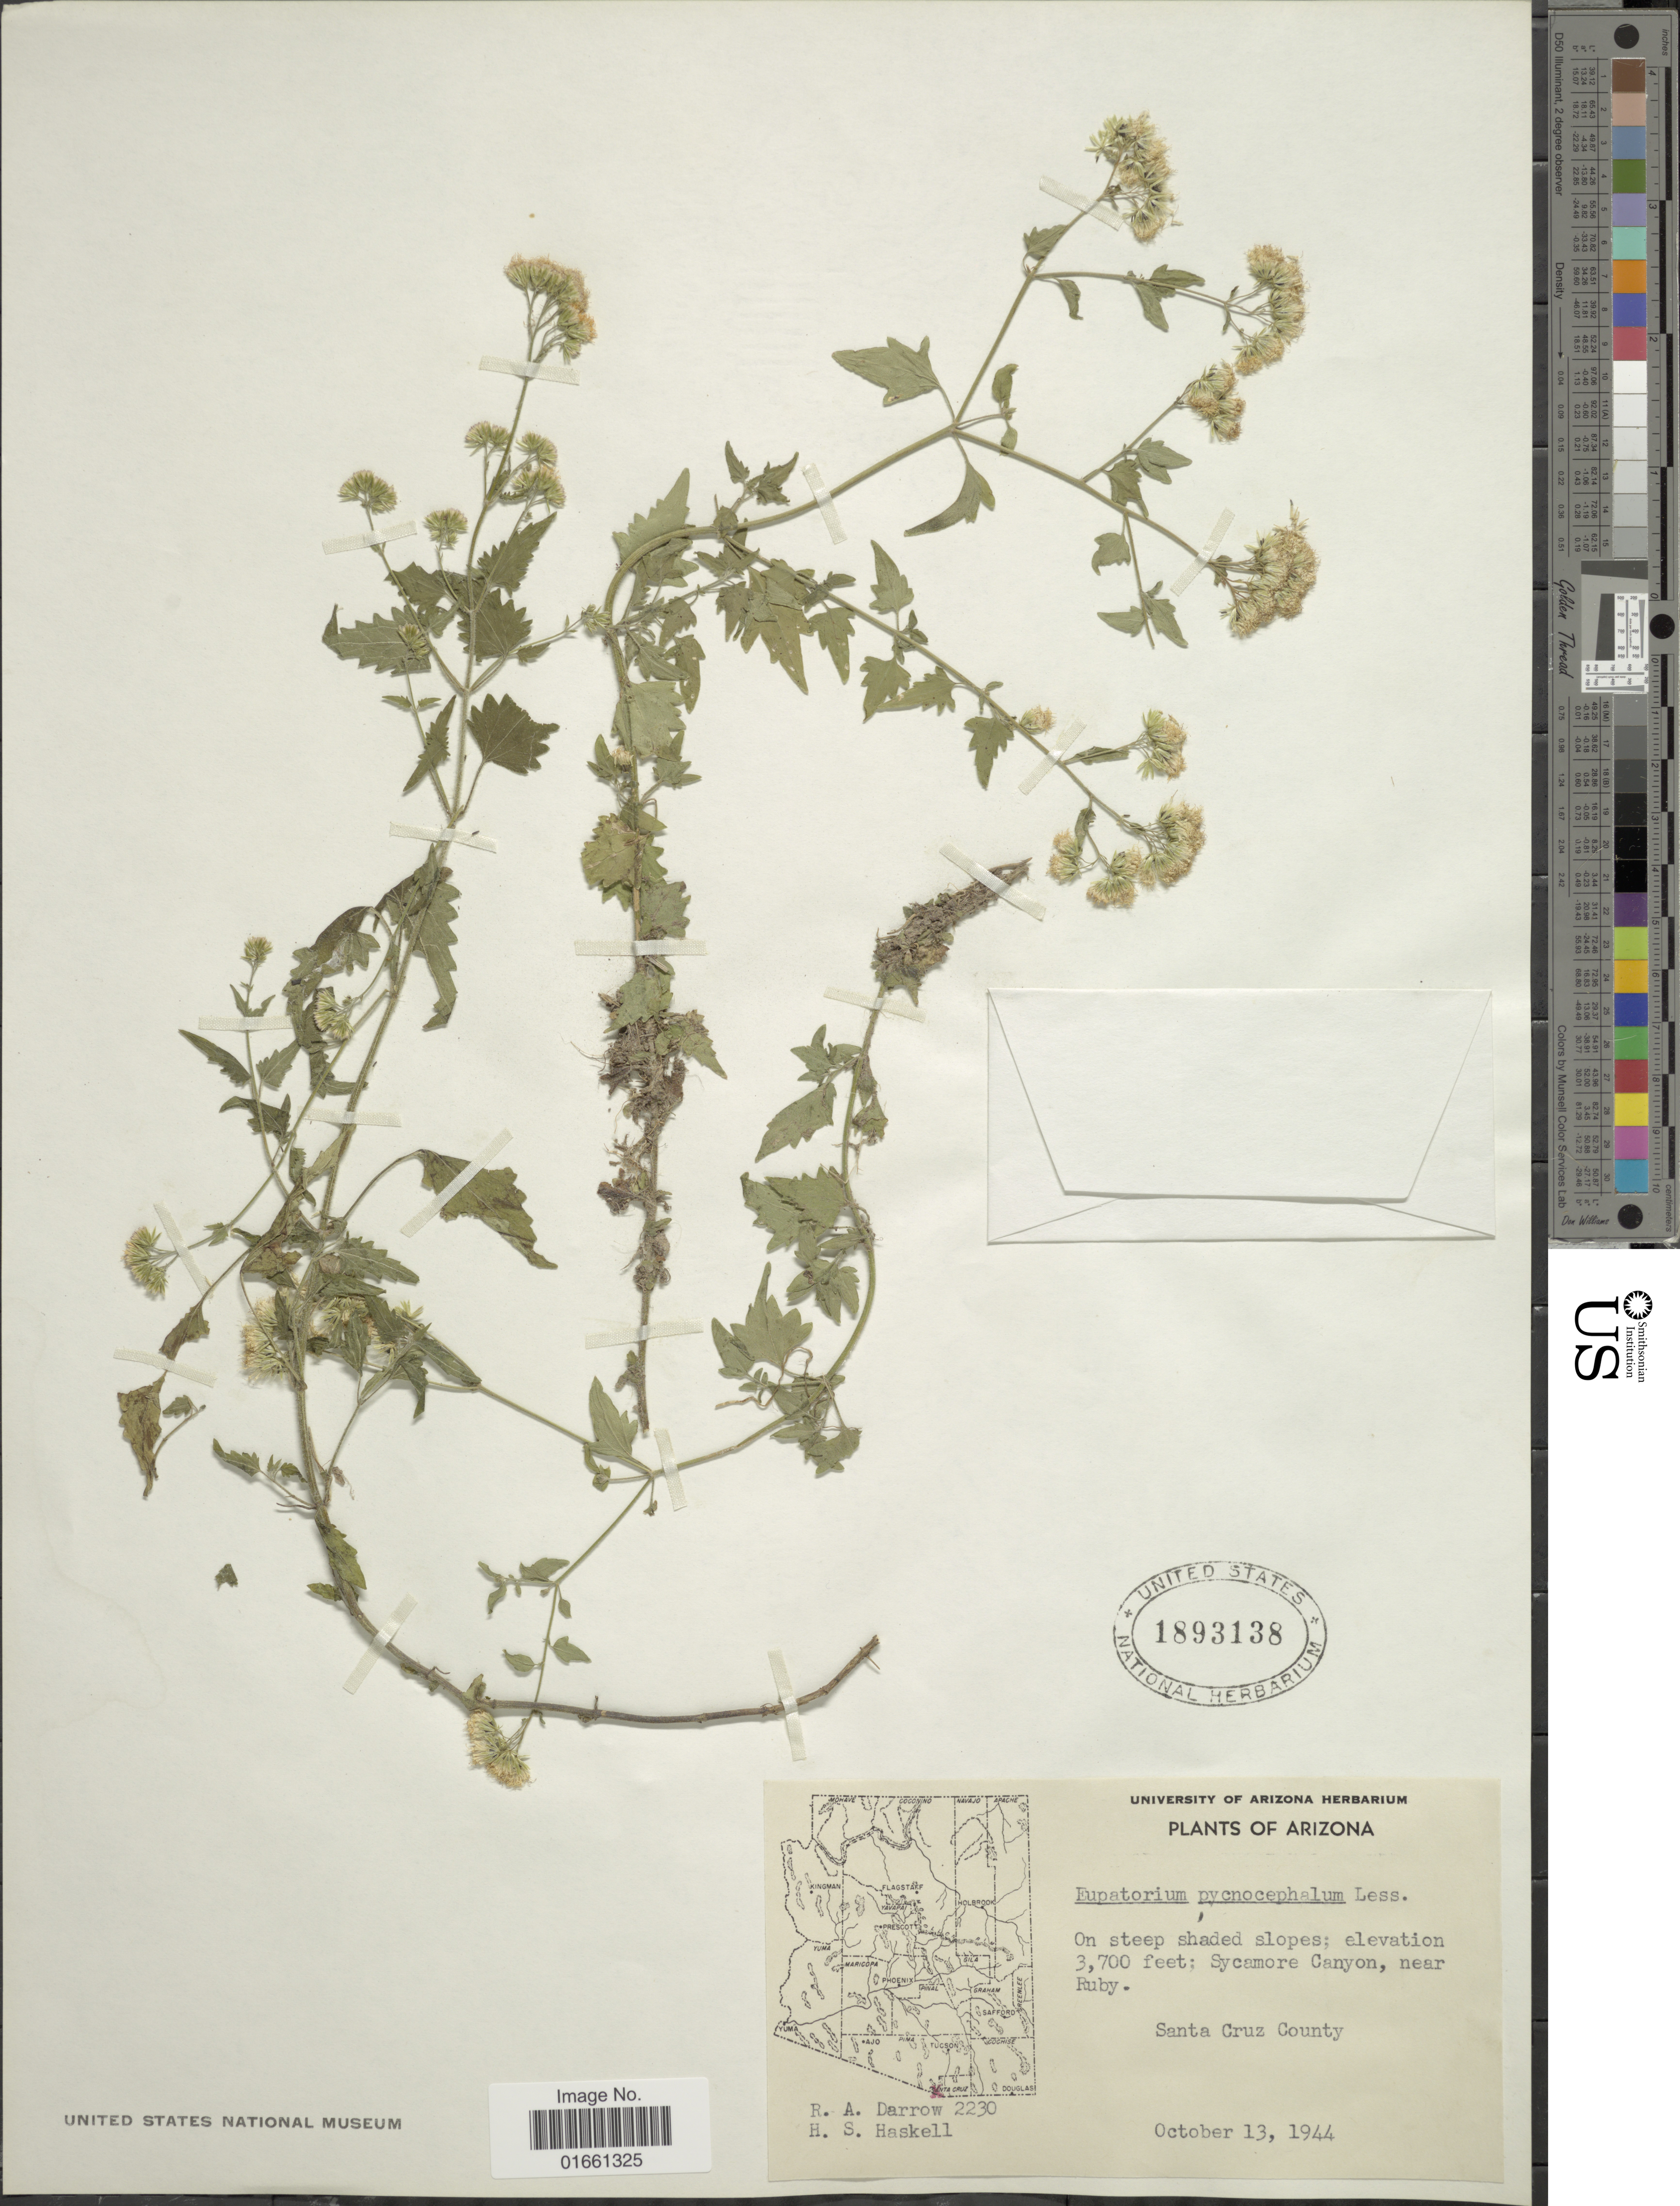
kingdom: Plantae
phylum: Tracheophyta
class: Magnoliopsida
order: Asterales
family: Asteraceae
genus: Fleischmannia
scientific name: Fleischmannia sonorae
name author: (A. Gray) R.M. King & H. Rob.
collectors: R. A. Darrow & H. Haskell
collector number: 2230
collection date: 1944-10-13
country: United States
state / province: Arizona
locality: On steep shaded slopes, Sycamore Canyon, near Ruby. Santa Cruz county.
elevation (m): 1128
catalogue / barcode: US 1893138